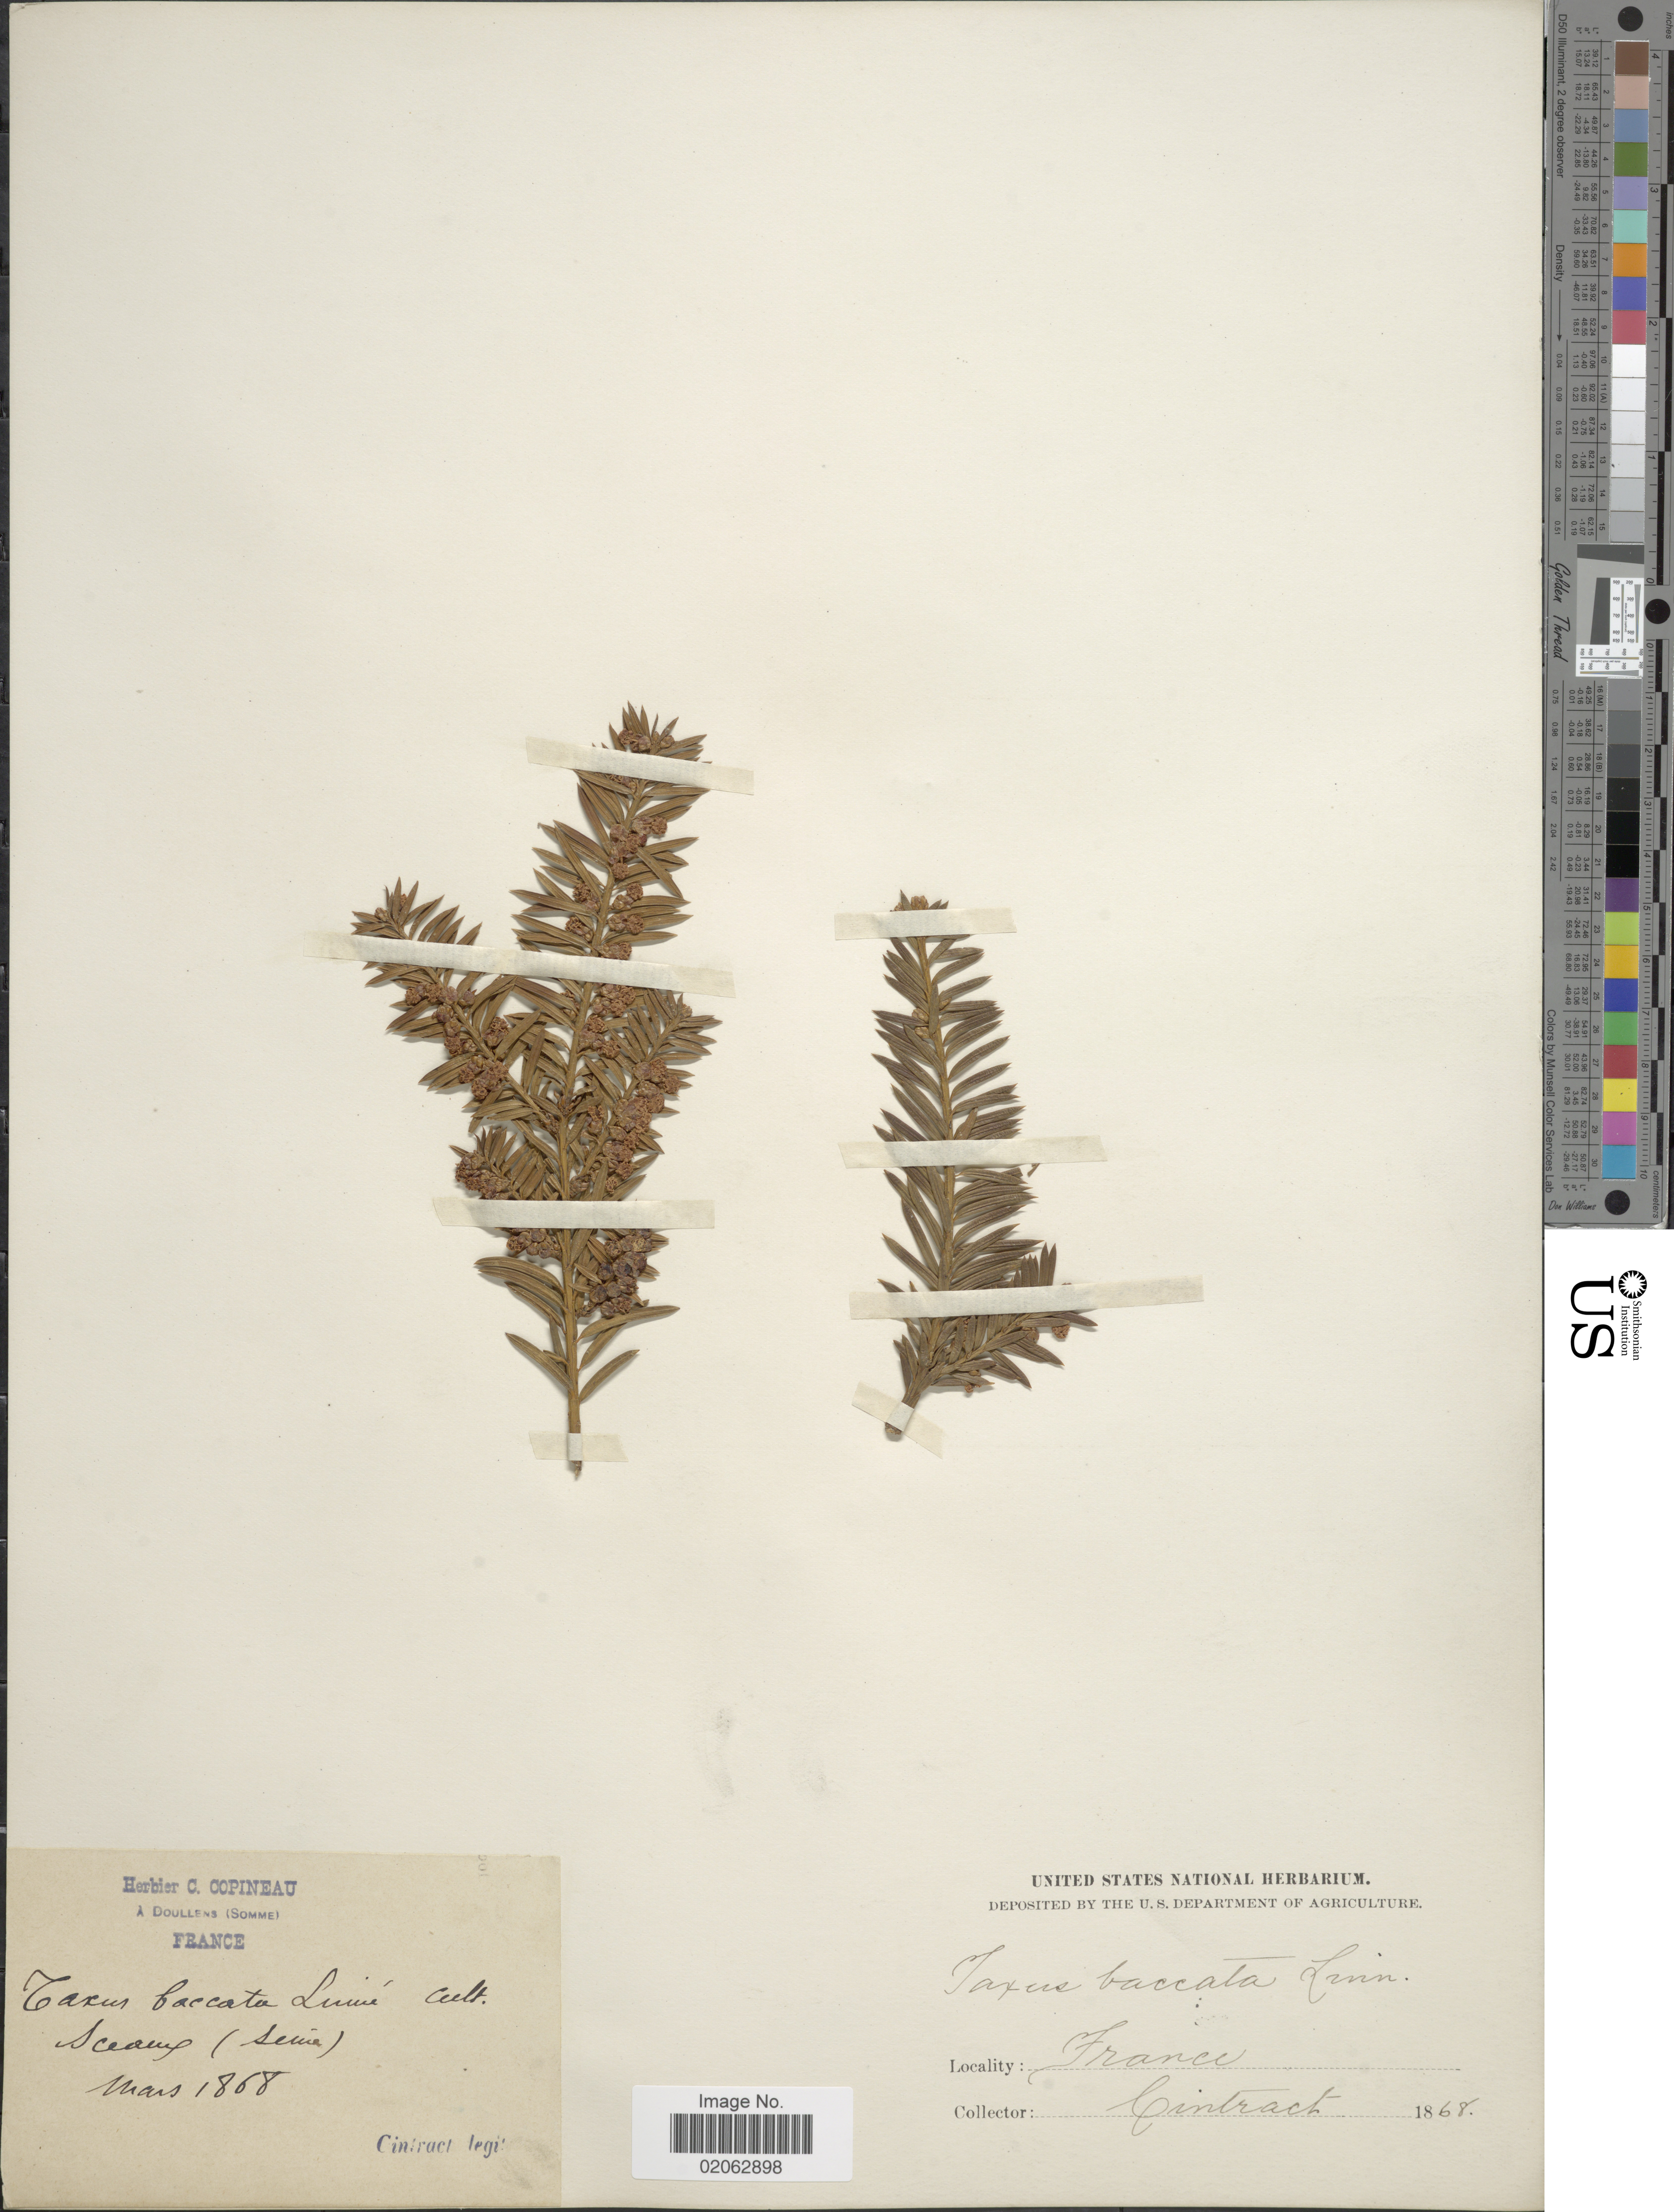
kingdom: Plantae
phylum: Tracheophyta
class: Pinopsida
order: Pinales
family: Taxaceae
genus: Taxus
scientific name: Taxus baccata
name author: L.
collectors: Cintract, --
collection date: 1868-03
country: France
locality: Sceaux (Seine).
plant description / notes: Corrected "Sceaums (semia)" to "Sceaux (Seine)."